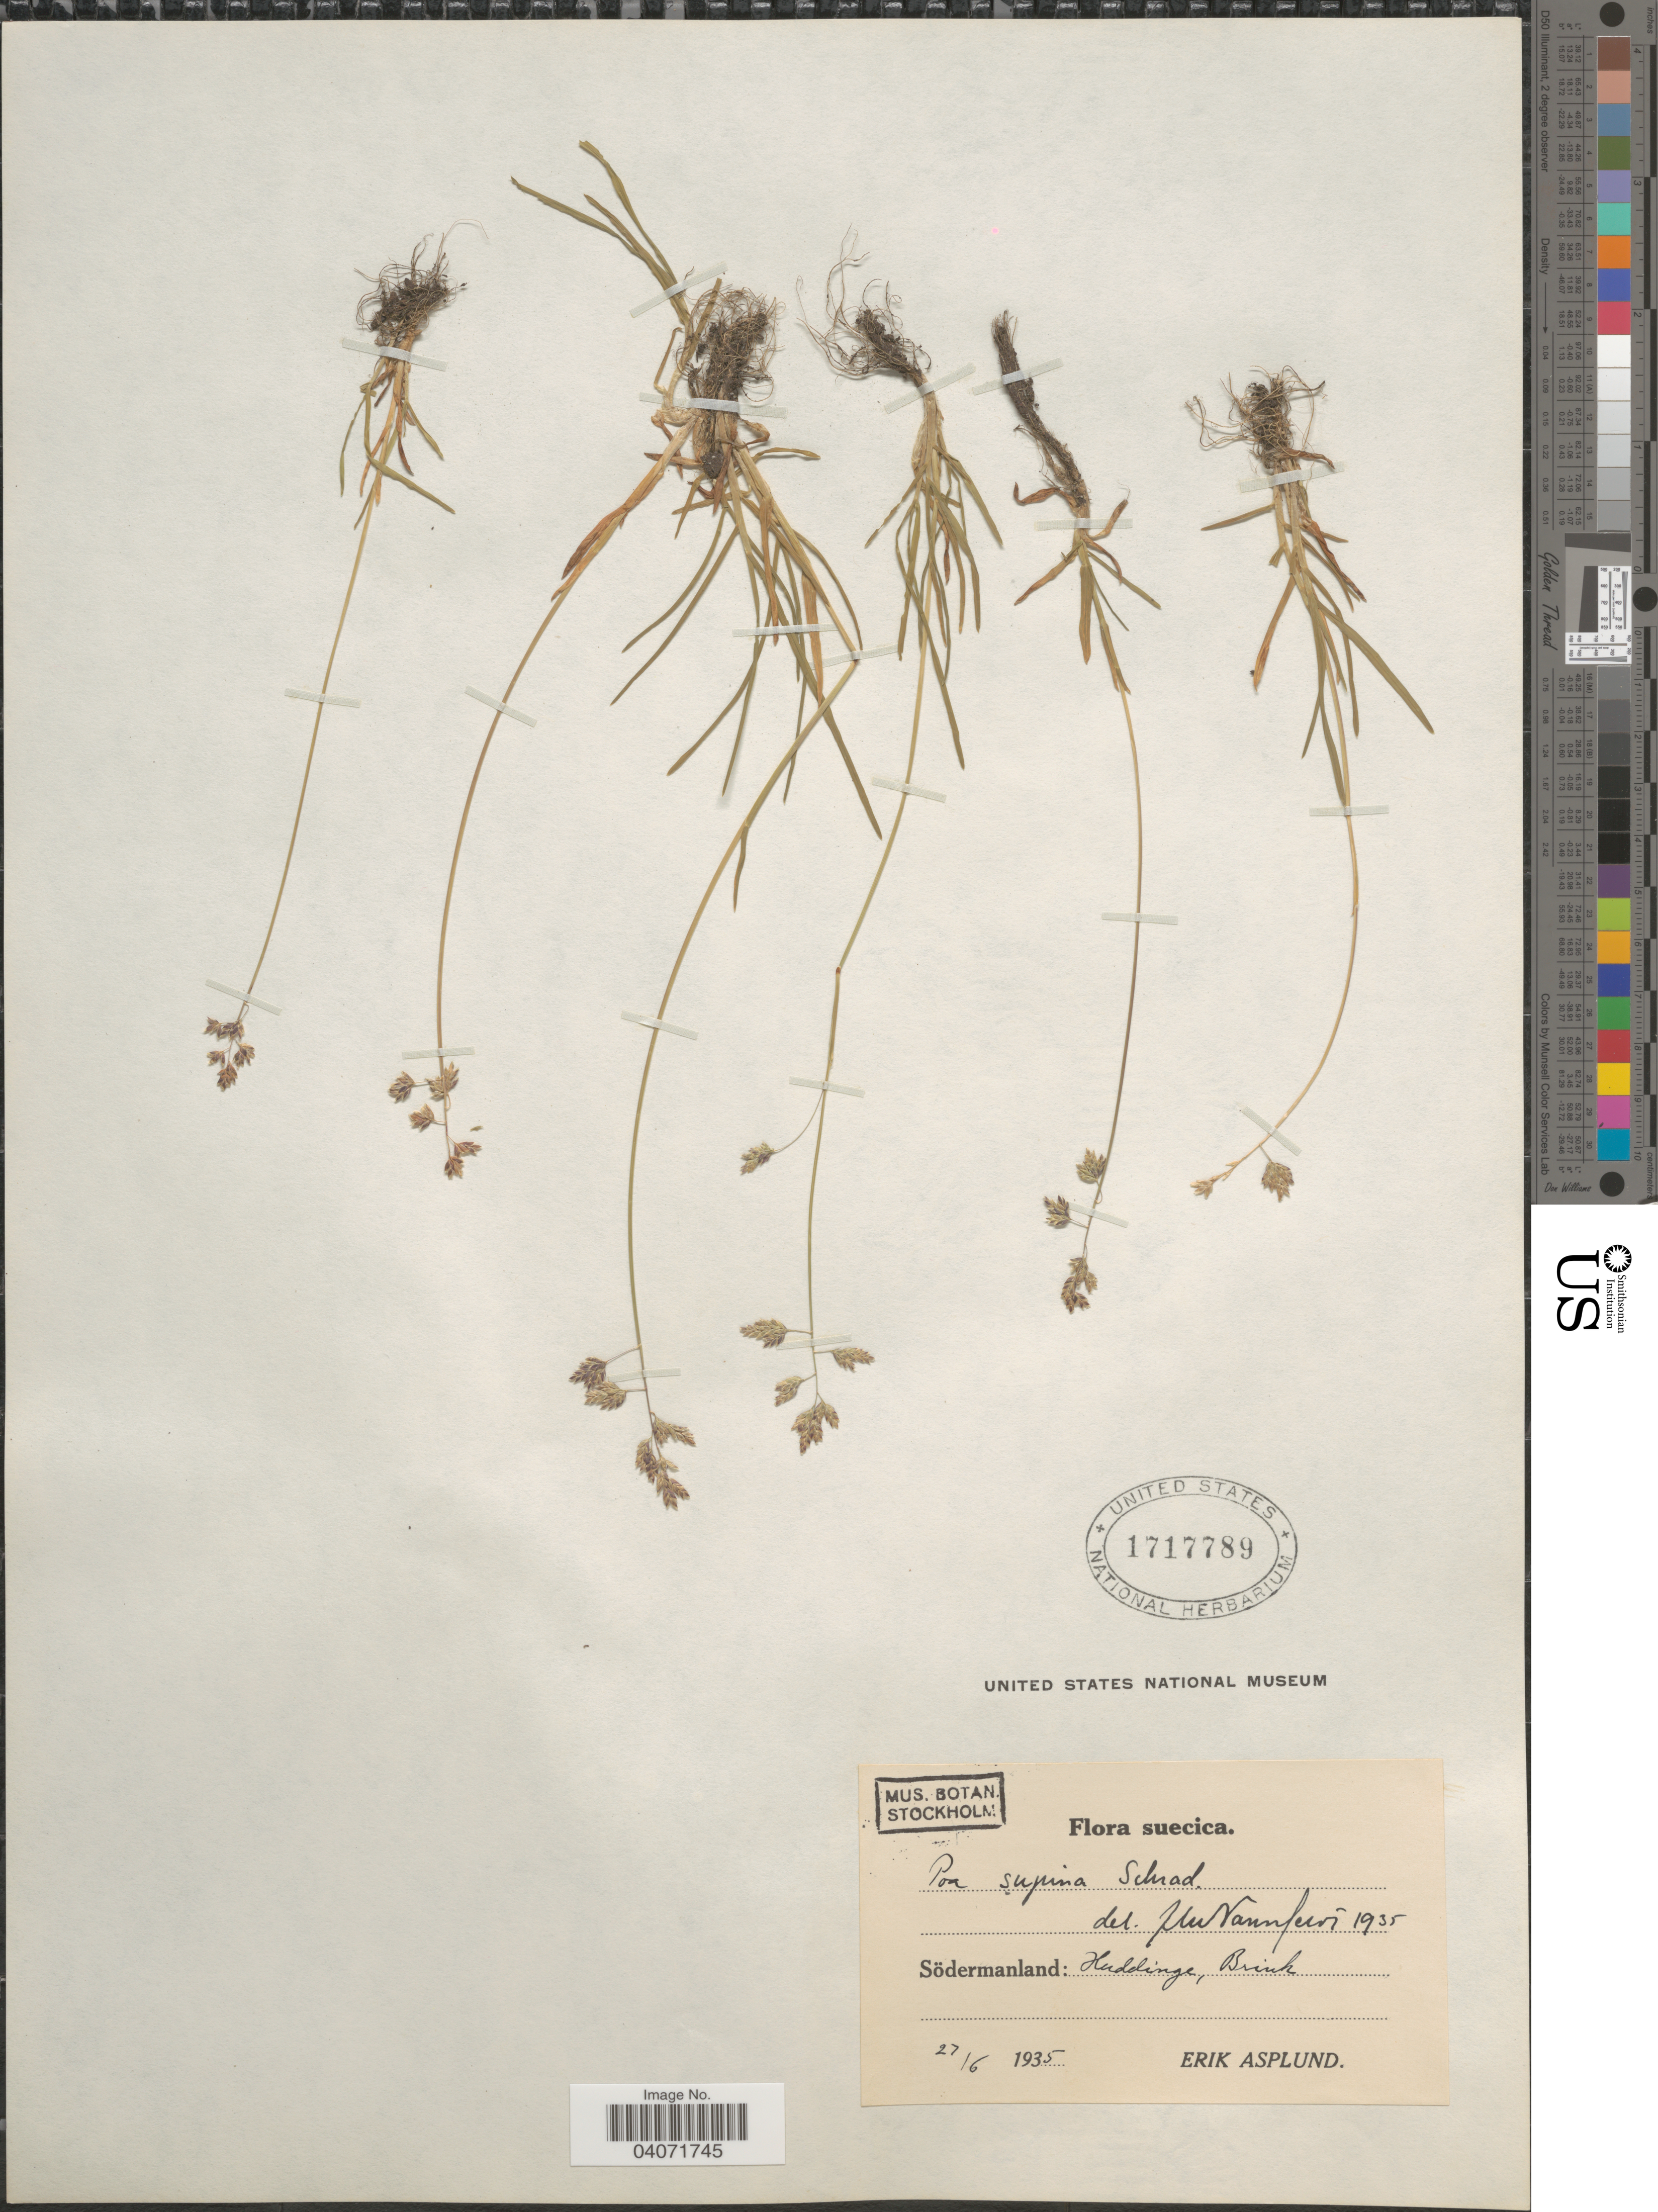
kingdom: Plantae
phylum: Tracheophyta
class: Liliopsida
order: Poales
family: Poaceae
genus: Poa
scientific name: Poa supina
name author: Schrad.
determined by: Soreng, Robert J., Research Associate (BOT), Smithsonian Institution - National Museum of Natural History (UNITED STATES)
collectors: E. Asplund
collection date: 1935-06-27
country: Sweden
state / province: Sodermanland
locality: Suecica. Södermanland: Huddinge, Brink.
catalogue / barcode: US 1717789